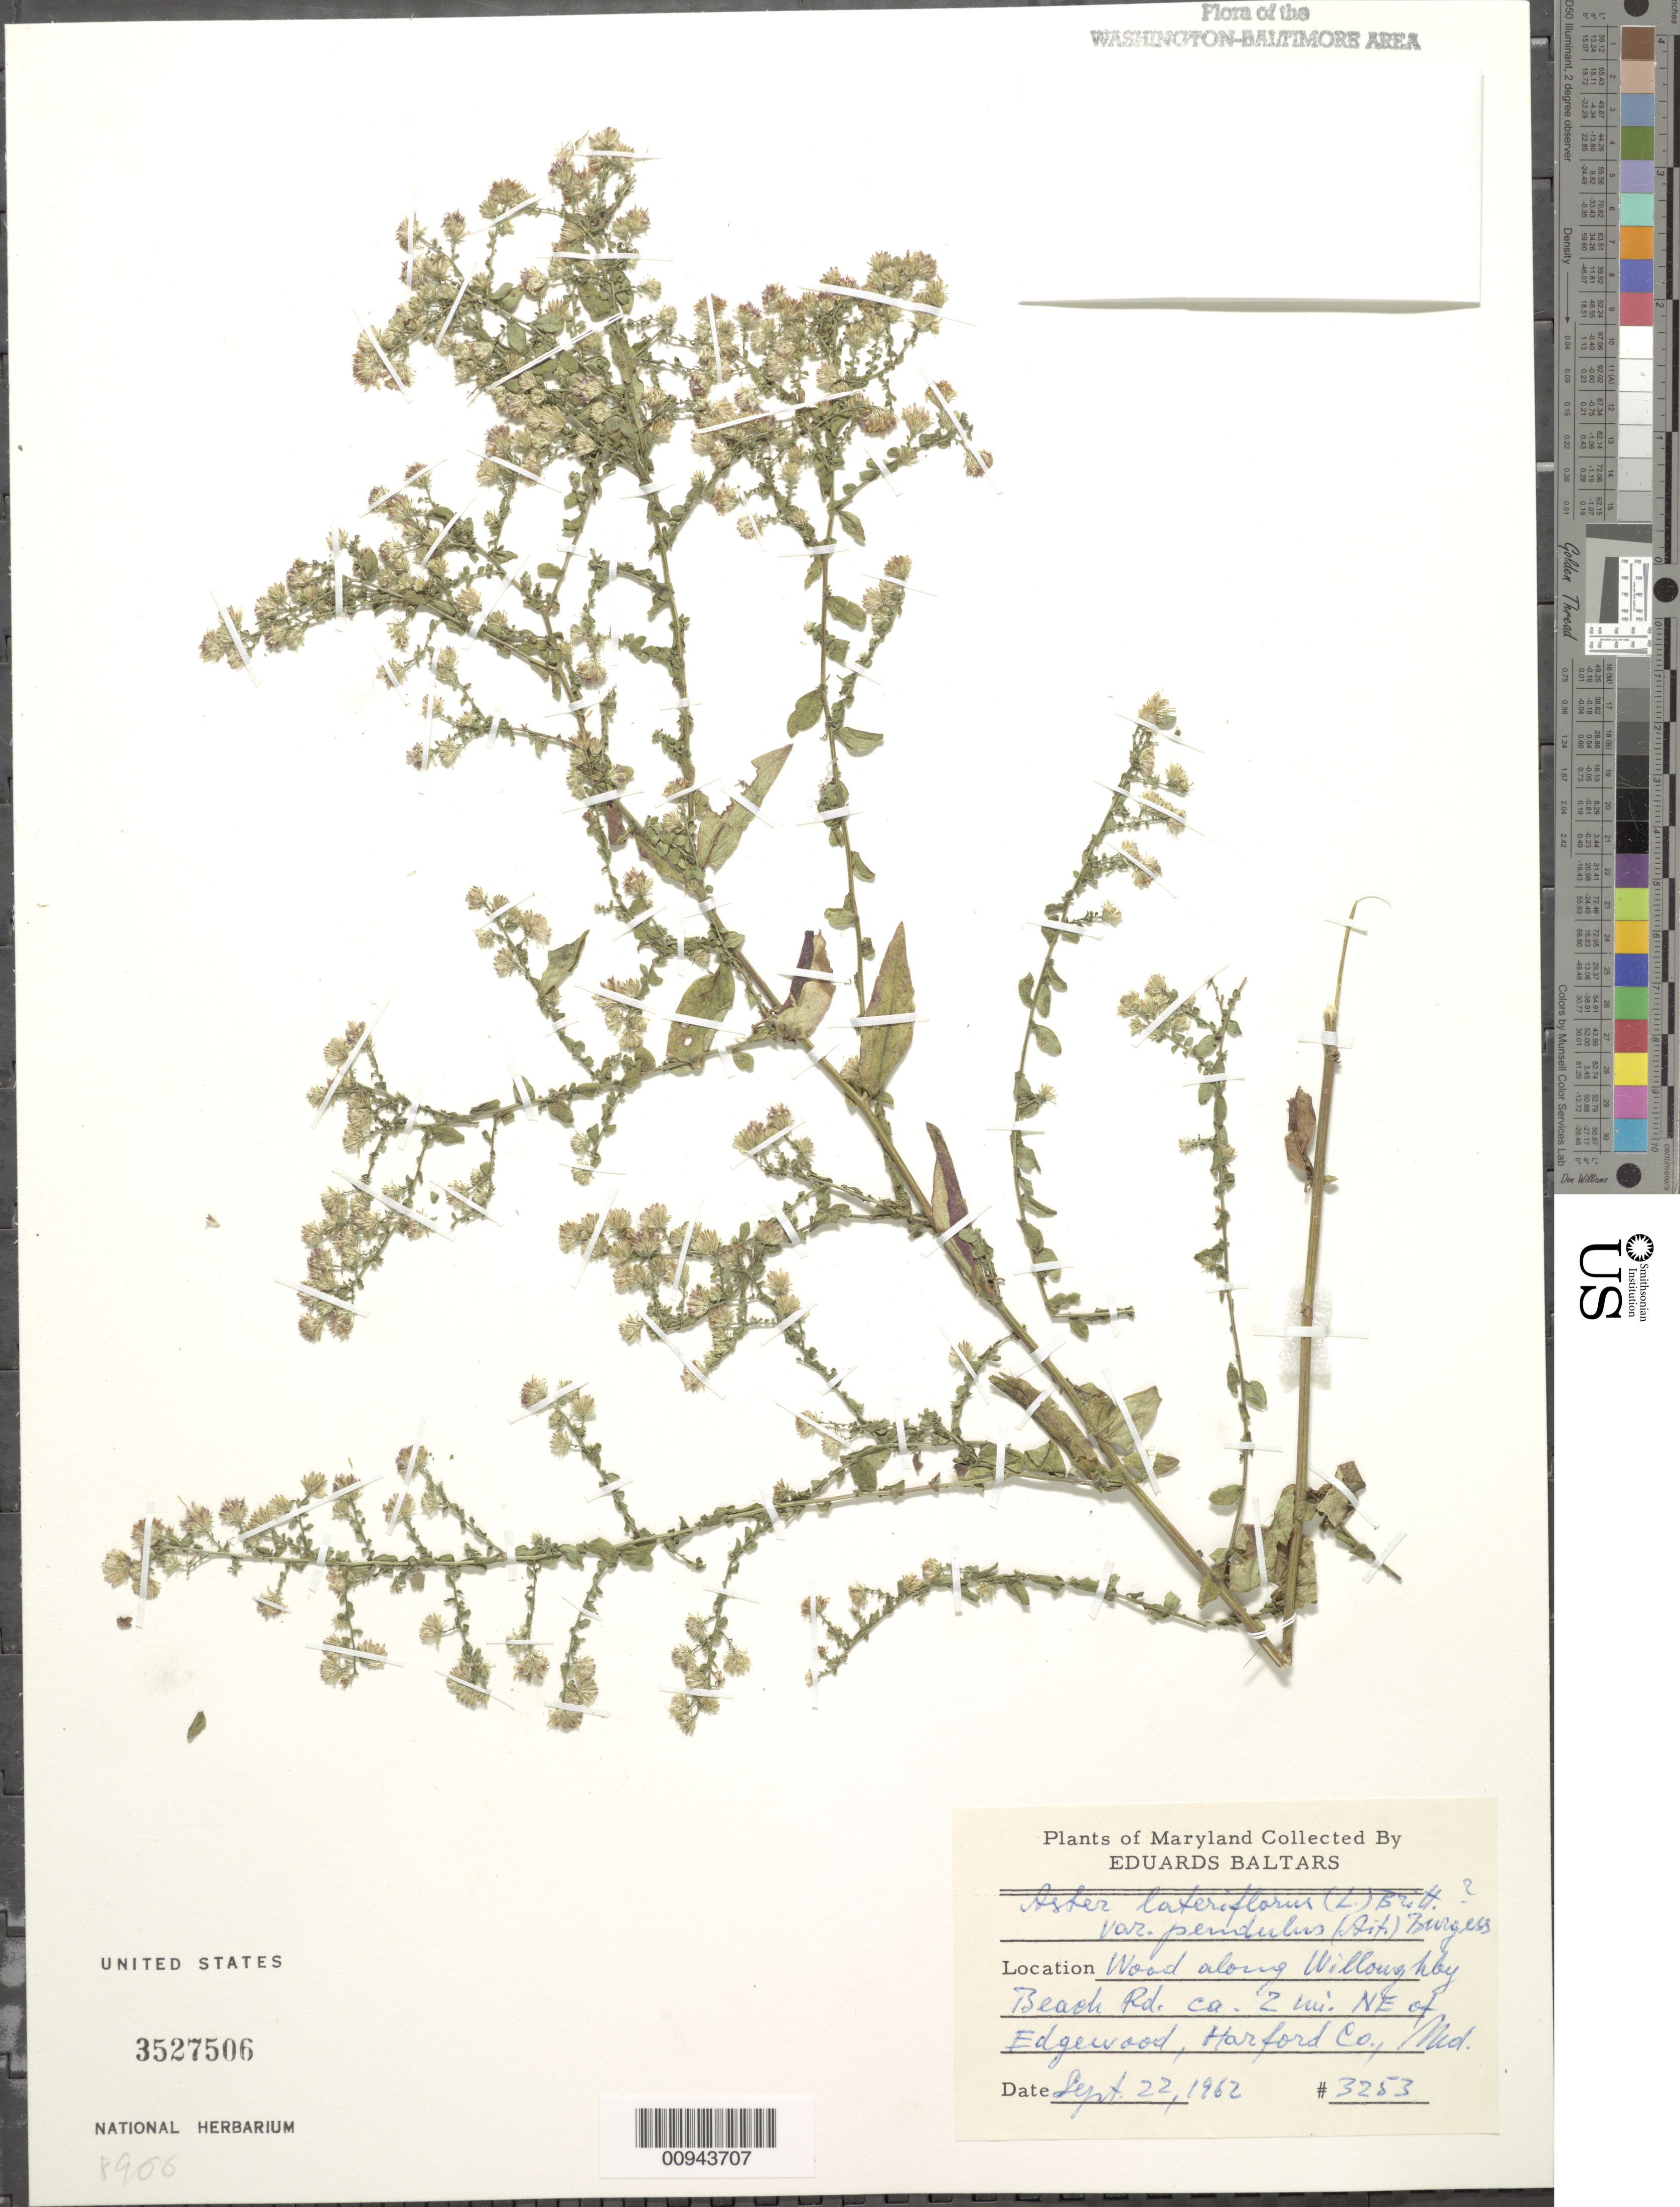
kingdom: Plantae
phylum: Tracheophyta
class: Magnoliopsida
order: Asterales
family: Asteraceae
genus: Symphyotrichum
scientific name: Symphyotrichum lateriflorum var. horizontale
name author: (Desf.) G.L. Nesom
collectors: E. Baltars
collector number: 3252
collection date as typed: Sept. 22, 1962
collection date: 1962-09-22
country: United States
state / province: Maryland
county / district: Harford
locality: along Willoughby Beach Rd., ca. 2 mi. NE of Edgewood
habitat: wood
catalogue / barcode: US 3527506